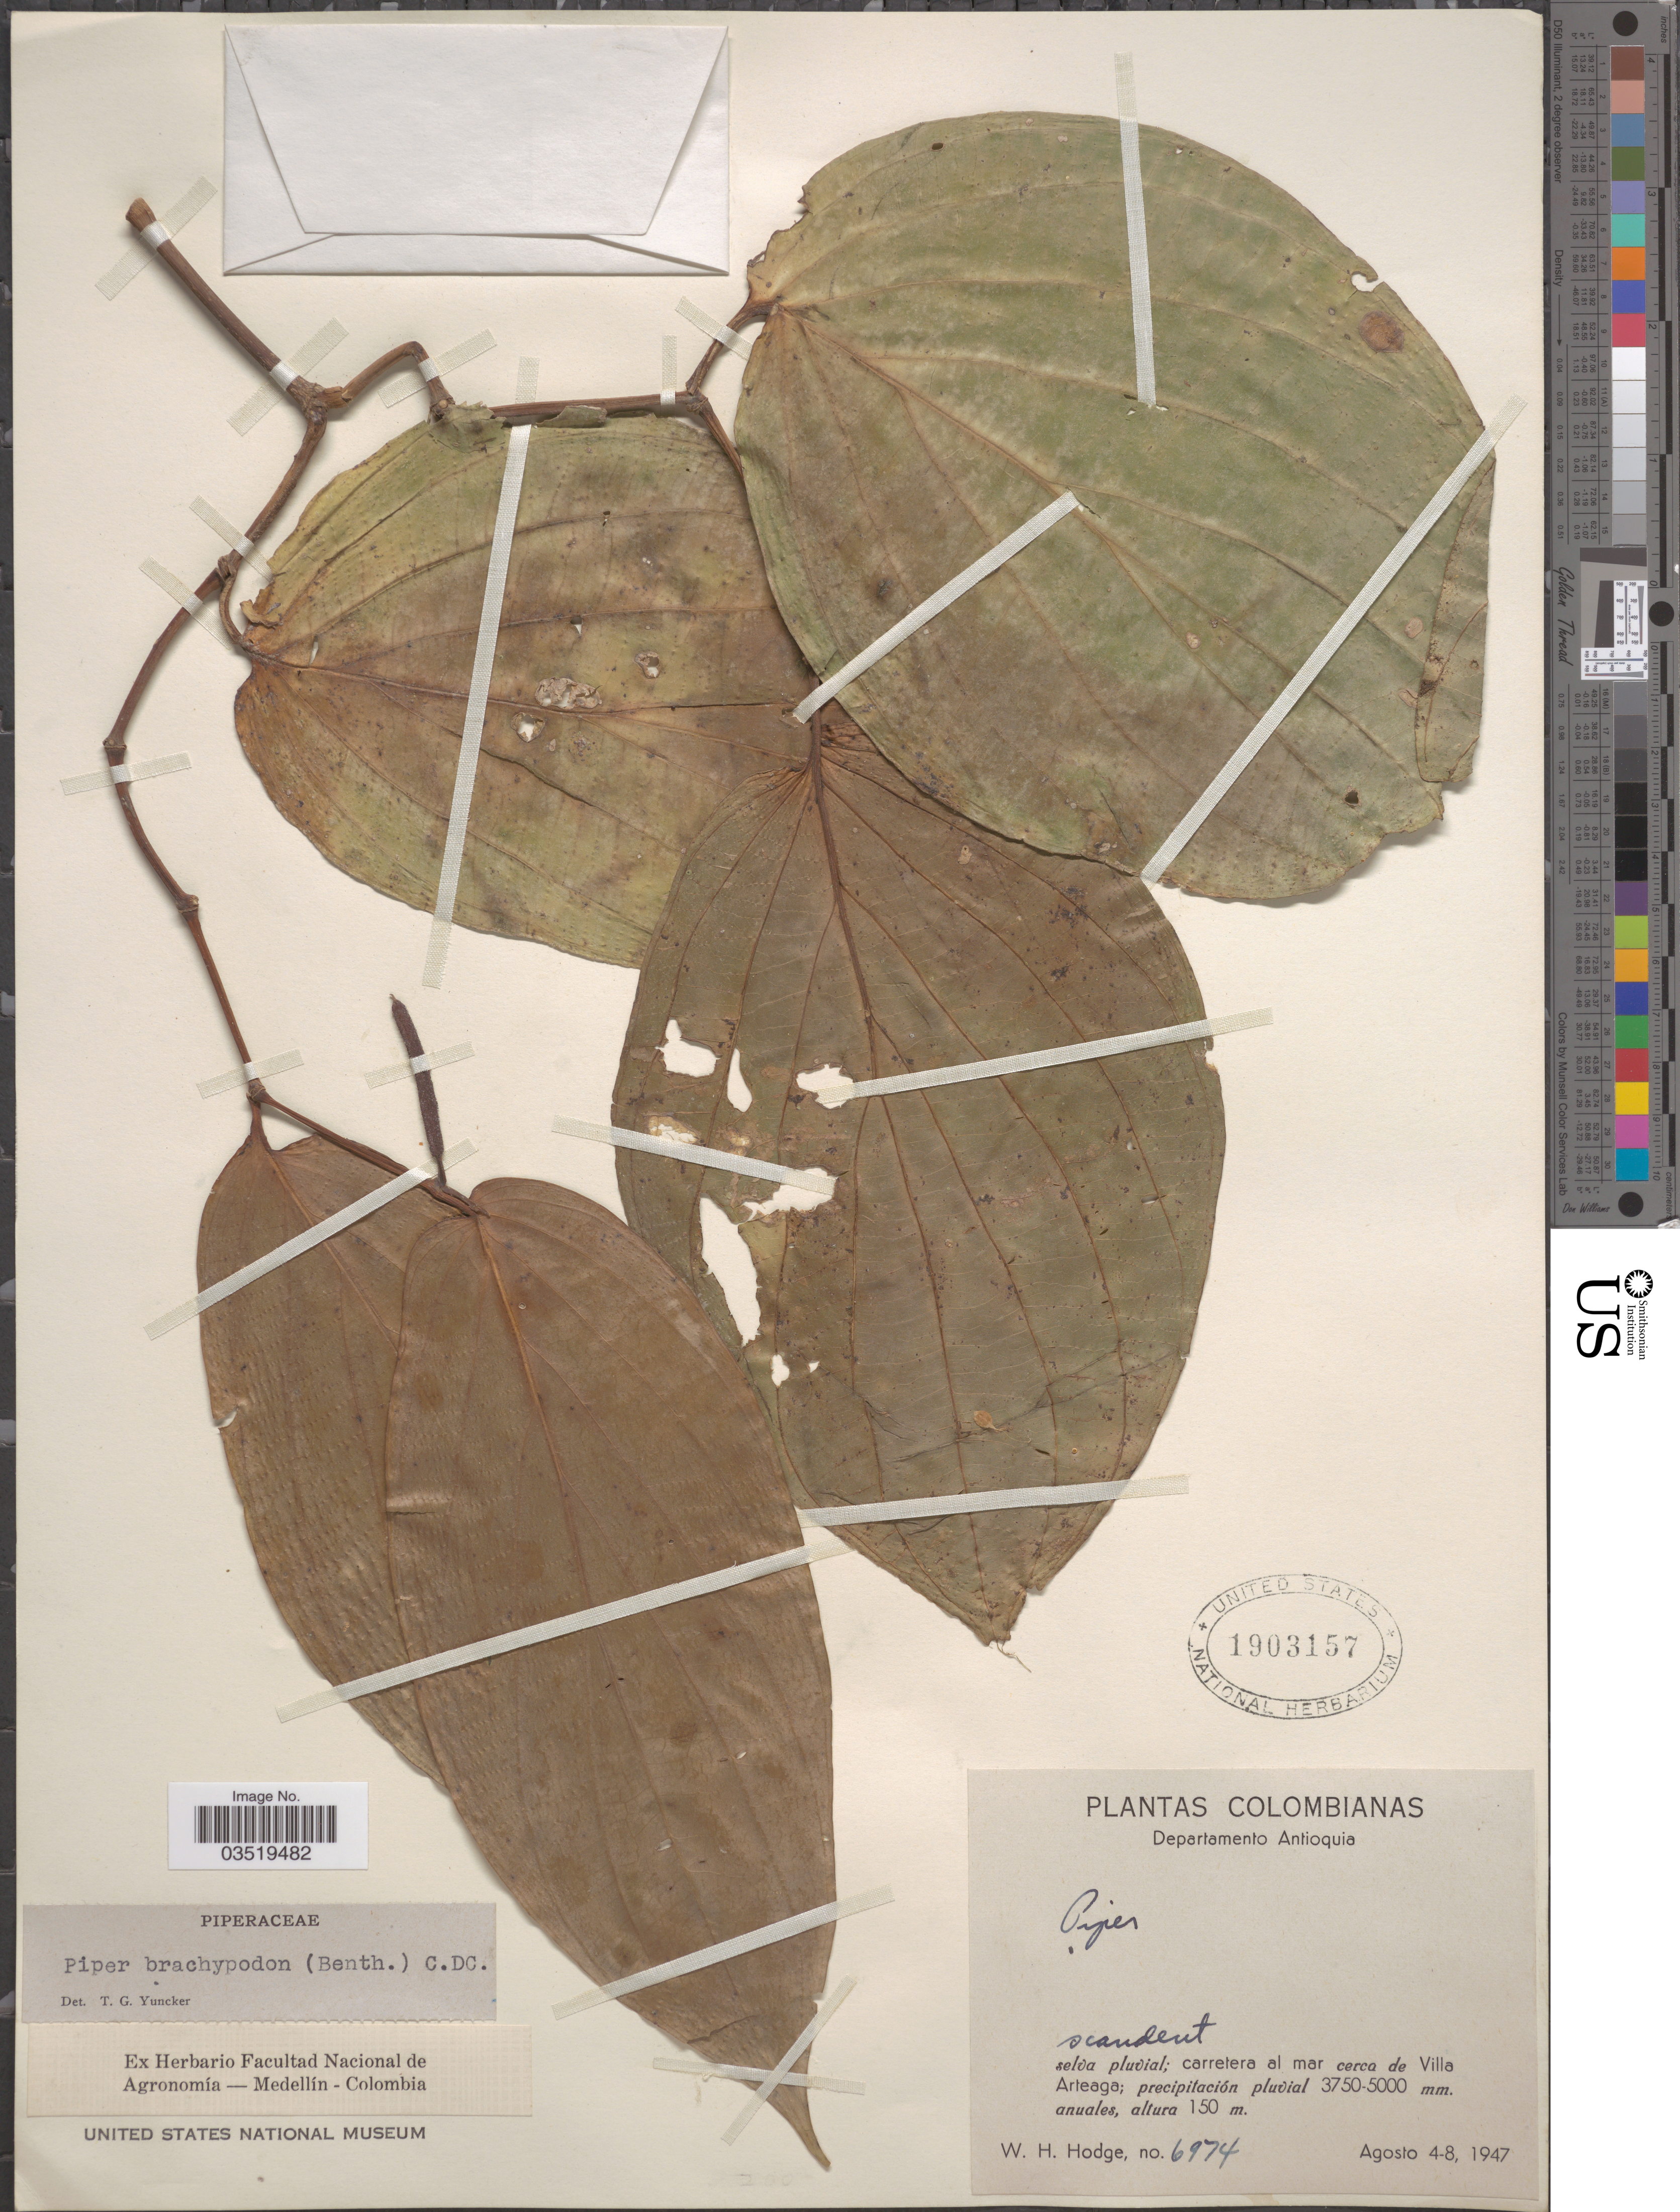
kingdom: Plantae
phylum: Tracheophyta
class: Magnoliopsida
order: Piperales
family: Piperaceae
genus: Piper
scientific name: Piper brachypodon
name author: (Benth.) C. DC.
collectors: W. Hodge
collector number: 6974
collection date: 1947-08-04/1947-08-08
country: Colombia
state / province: Antioquia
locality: Departamento Antioquia. Carretera al mar cerca de Villa Arteaga.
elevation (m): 150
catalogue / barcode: US 1903157